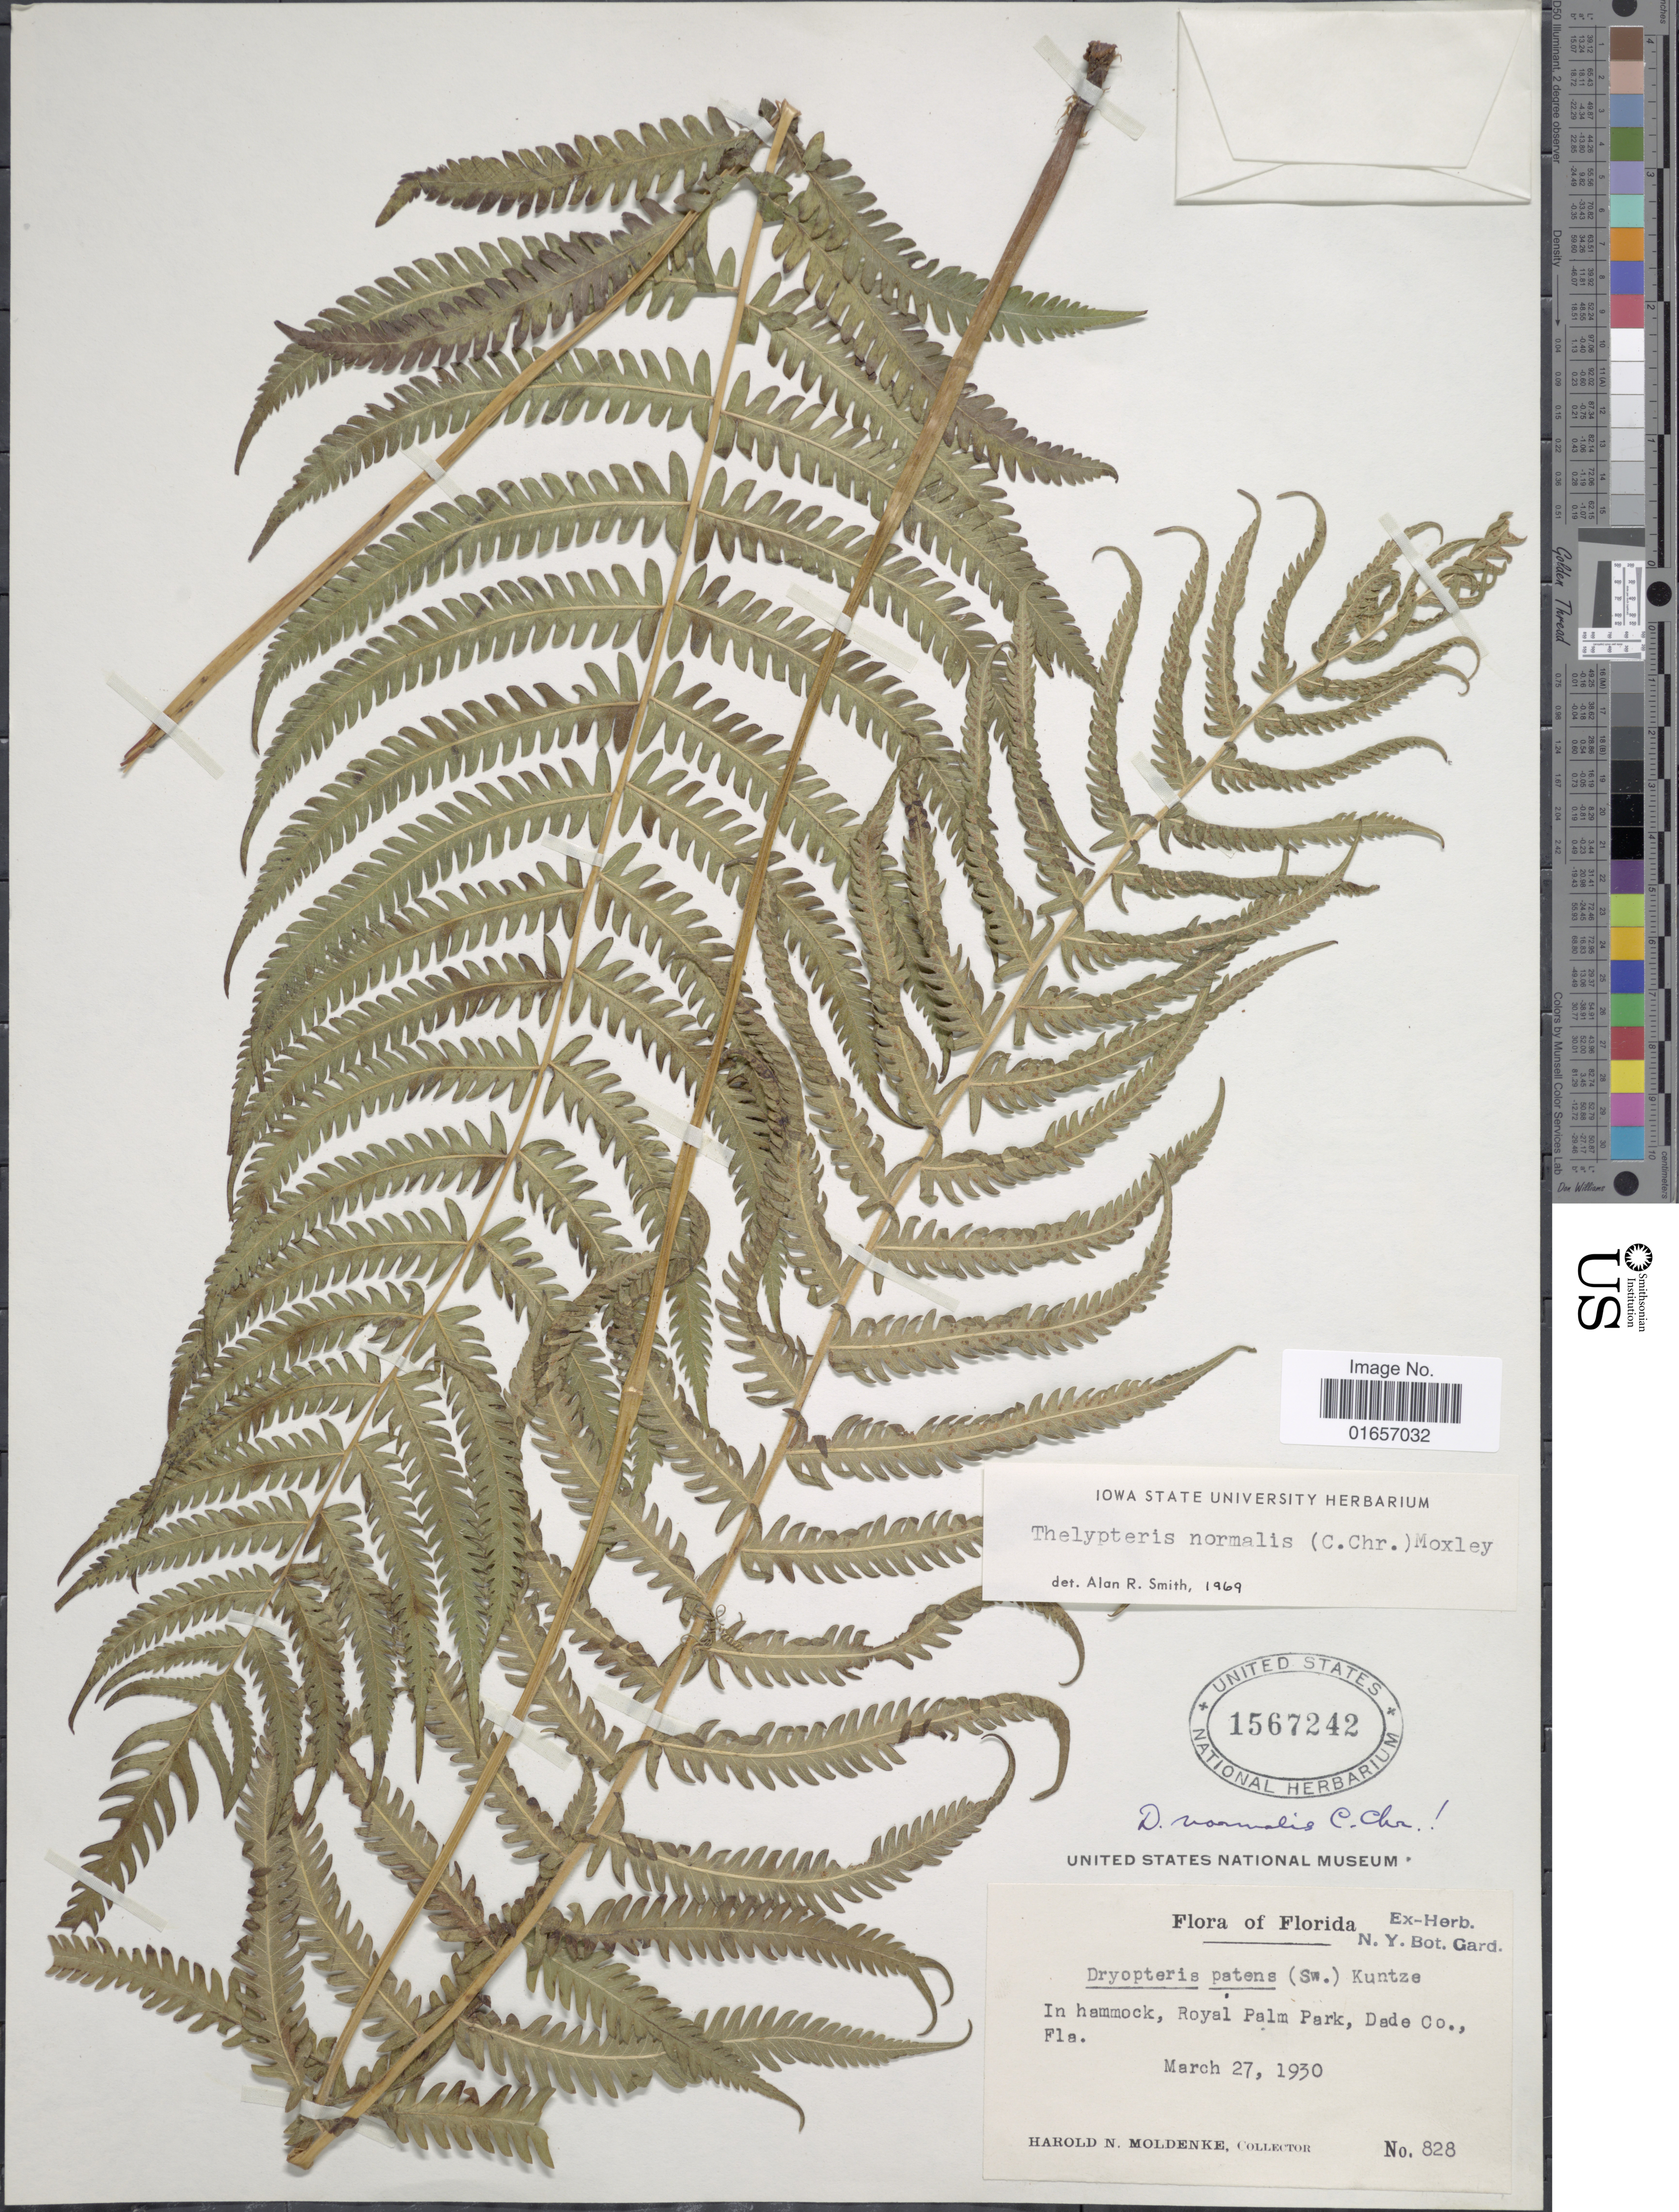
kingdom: Plantae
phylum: Tracheophyta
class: Polypodiopsida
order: Polypodiales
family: Thelypteridaceae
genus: Christella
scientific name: Christella kunthii comb. ined.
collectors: H. N. Moldenke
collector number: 828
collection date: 1930-03-27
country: United States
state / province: Florida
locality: In hammock, Royal Palm Park, Dade Co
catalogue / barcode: US 1567242